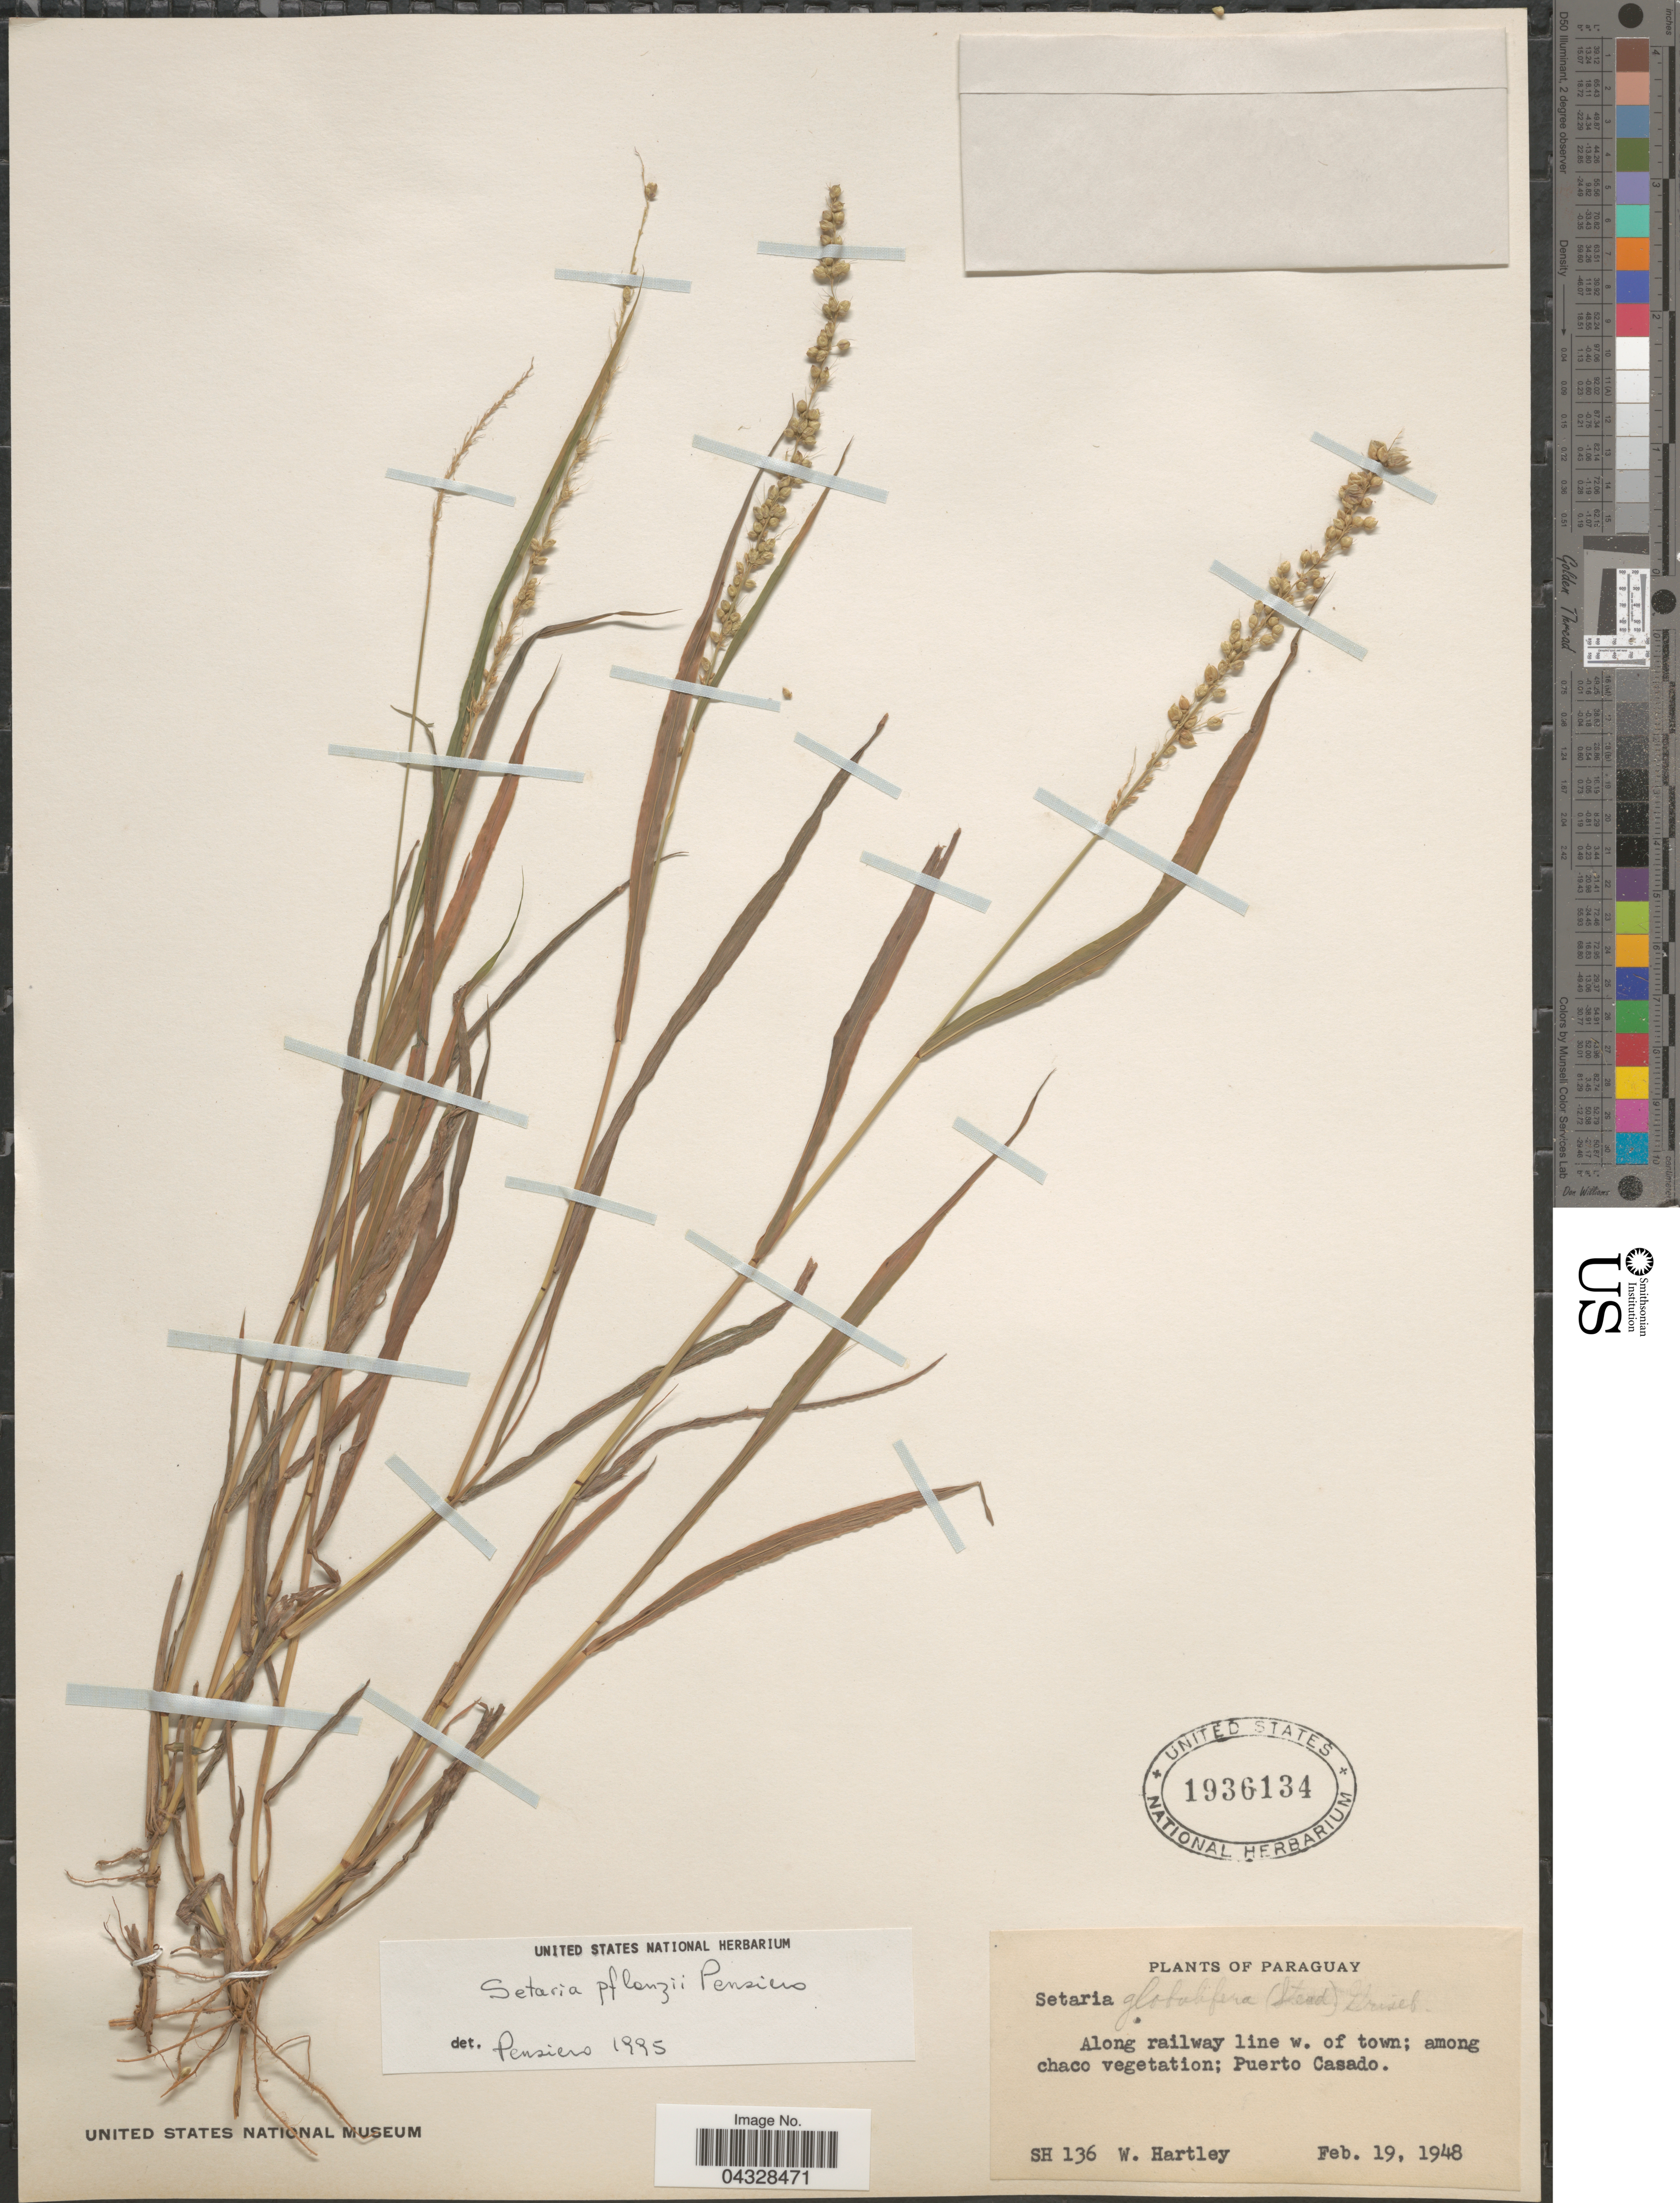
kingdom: Plantae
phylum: Tracheophyta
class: Liliopsida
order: Poales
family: Poaceae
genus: Setaria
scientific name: Setaria pflanzii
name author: Pensiero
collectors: W. Hartley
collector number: SH 136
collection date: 1948-02-19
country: Paraguay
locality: Along railway line w. of town; among chaco vegetation; Puerto Casado.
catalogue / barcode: US 1936134